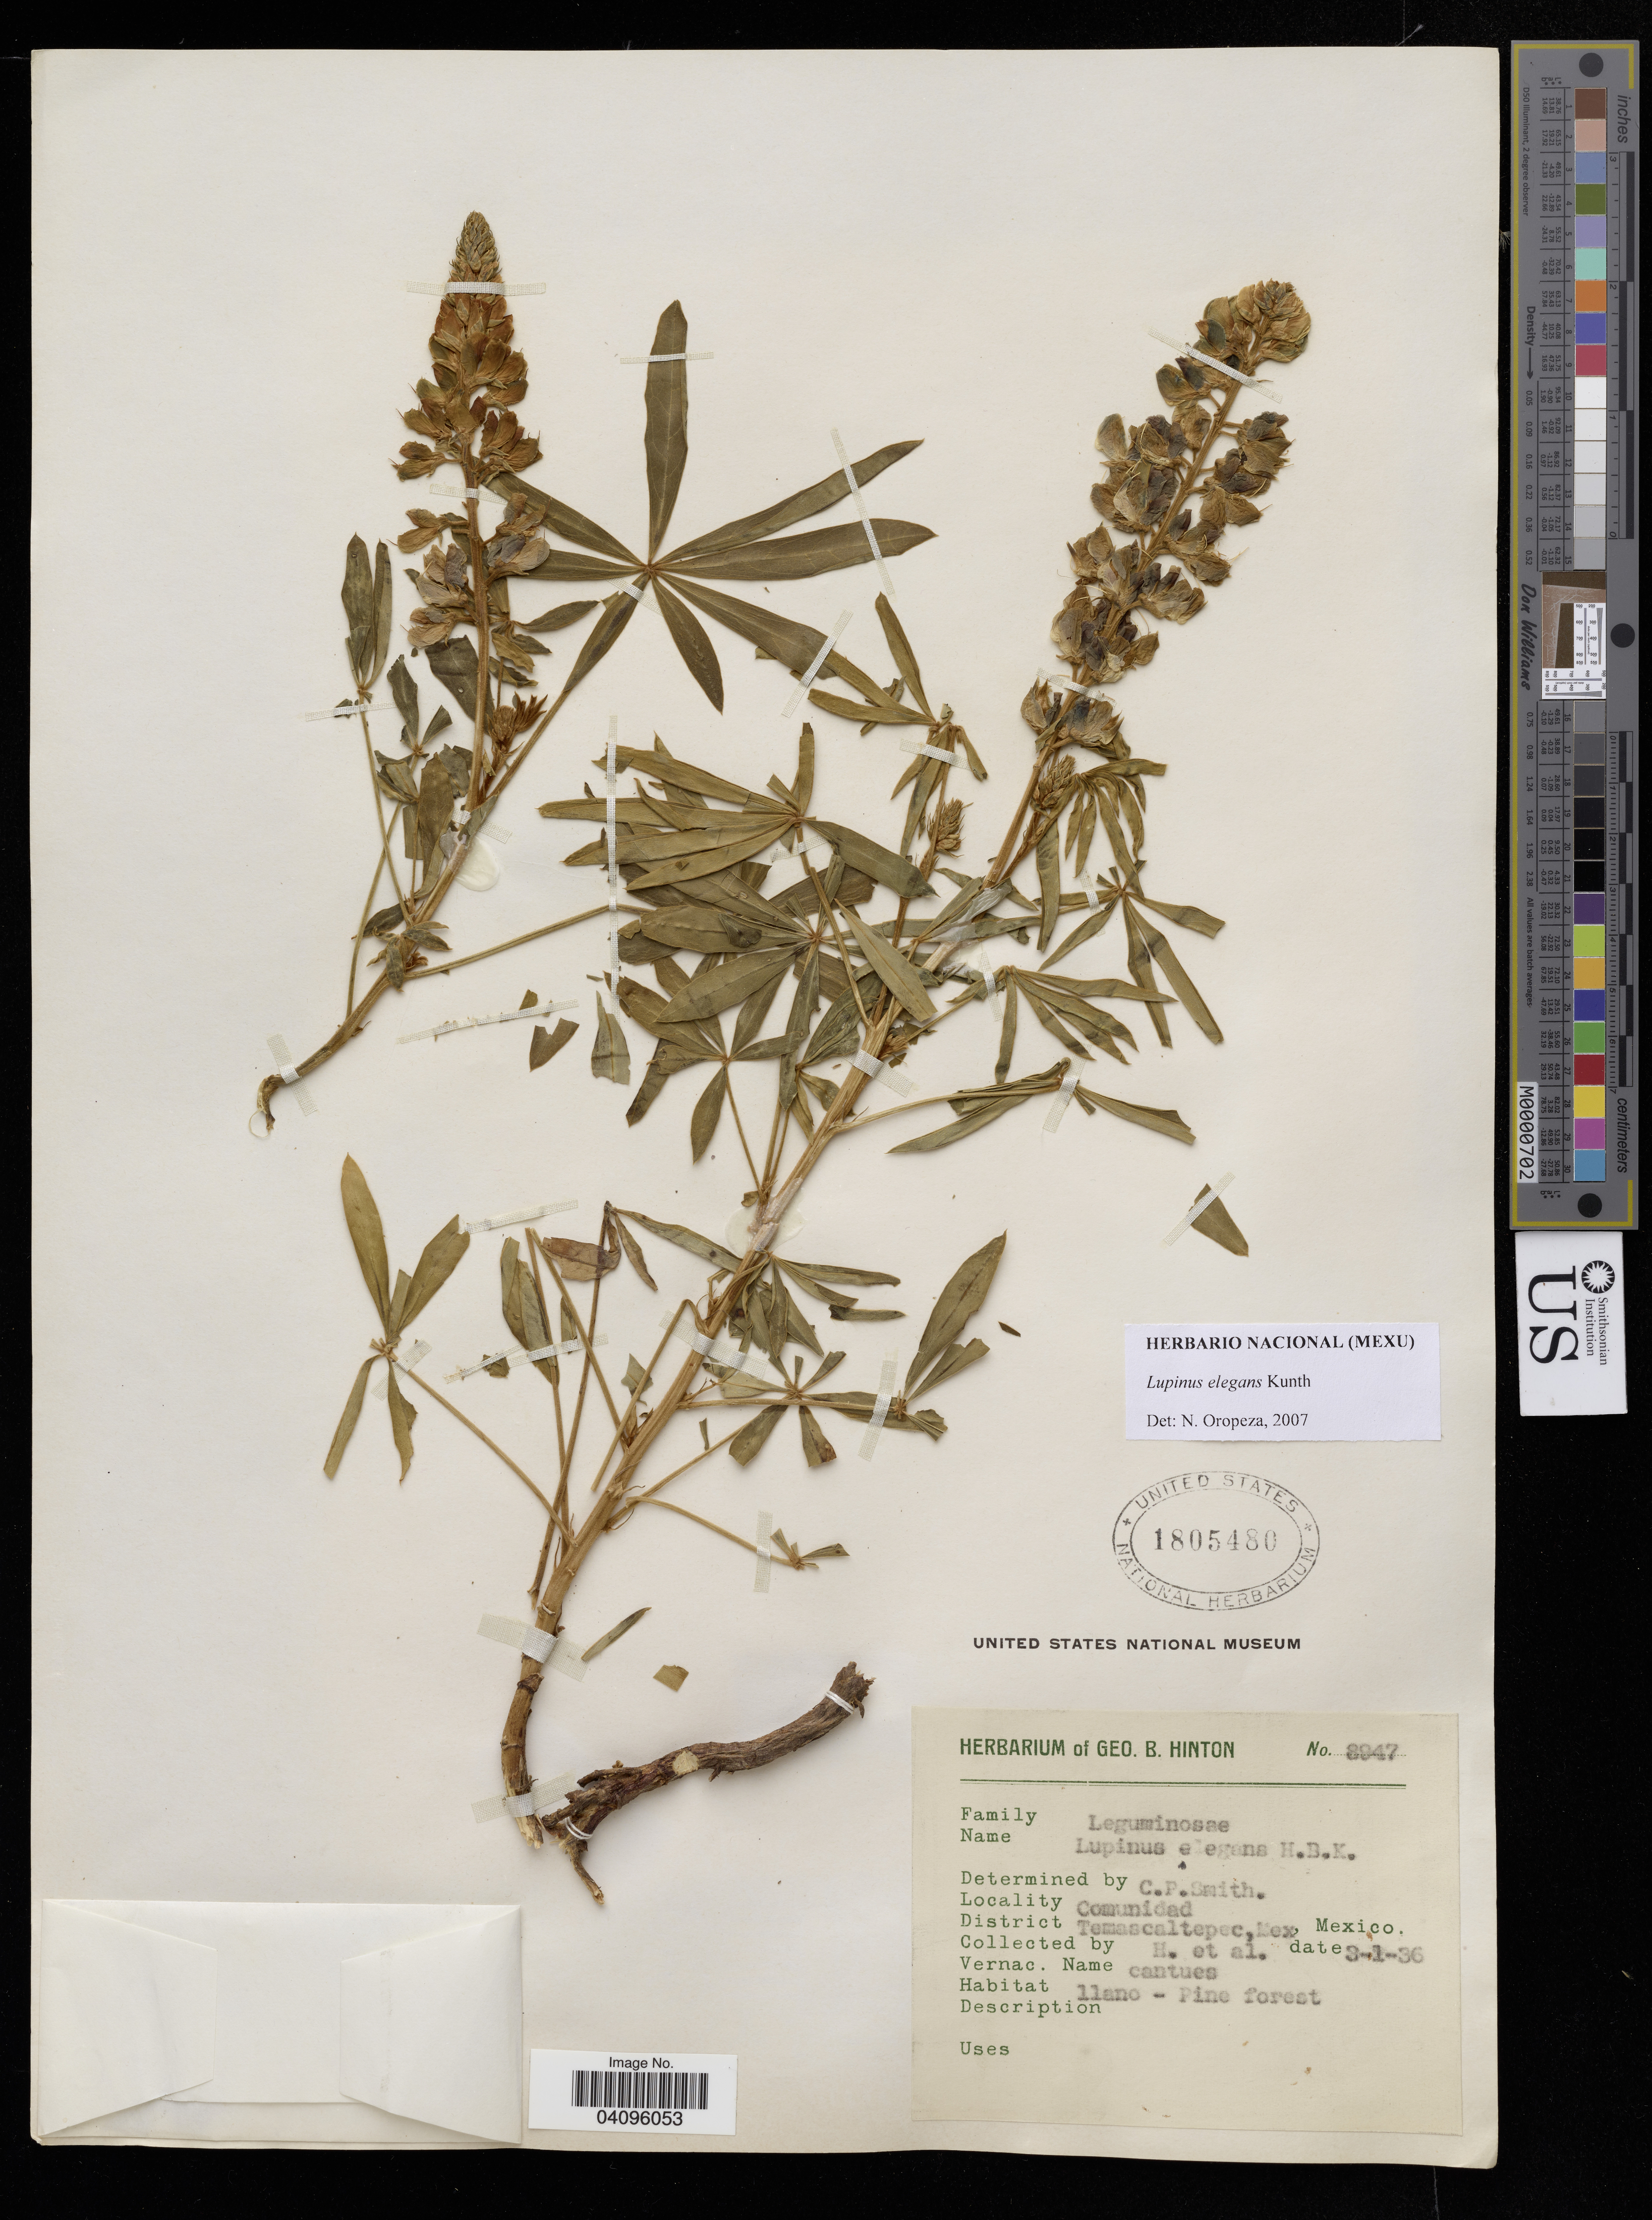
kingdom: Plantae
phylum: Tracheophyta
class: Magnoliopsida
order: Fabales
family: Fabaceae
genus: Lupinus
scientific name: Lupinus elegans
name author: Kunth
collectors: H. et al.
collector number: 8947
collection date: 1936-01-03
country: Mexico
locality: Comunidad, Temascaltepec.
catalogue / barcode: US 1805480